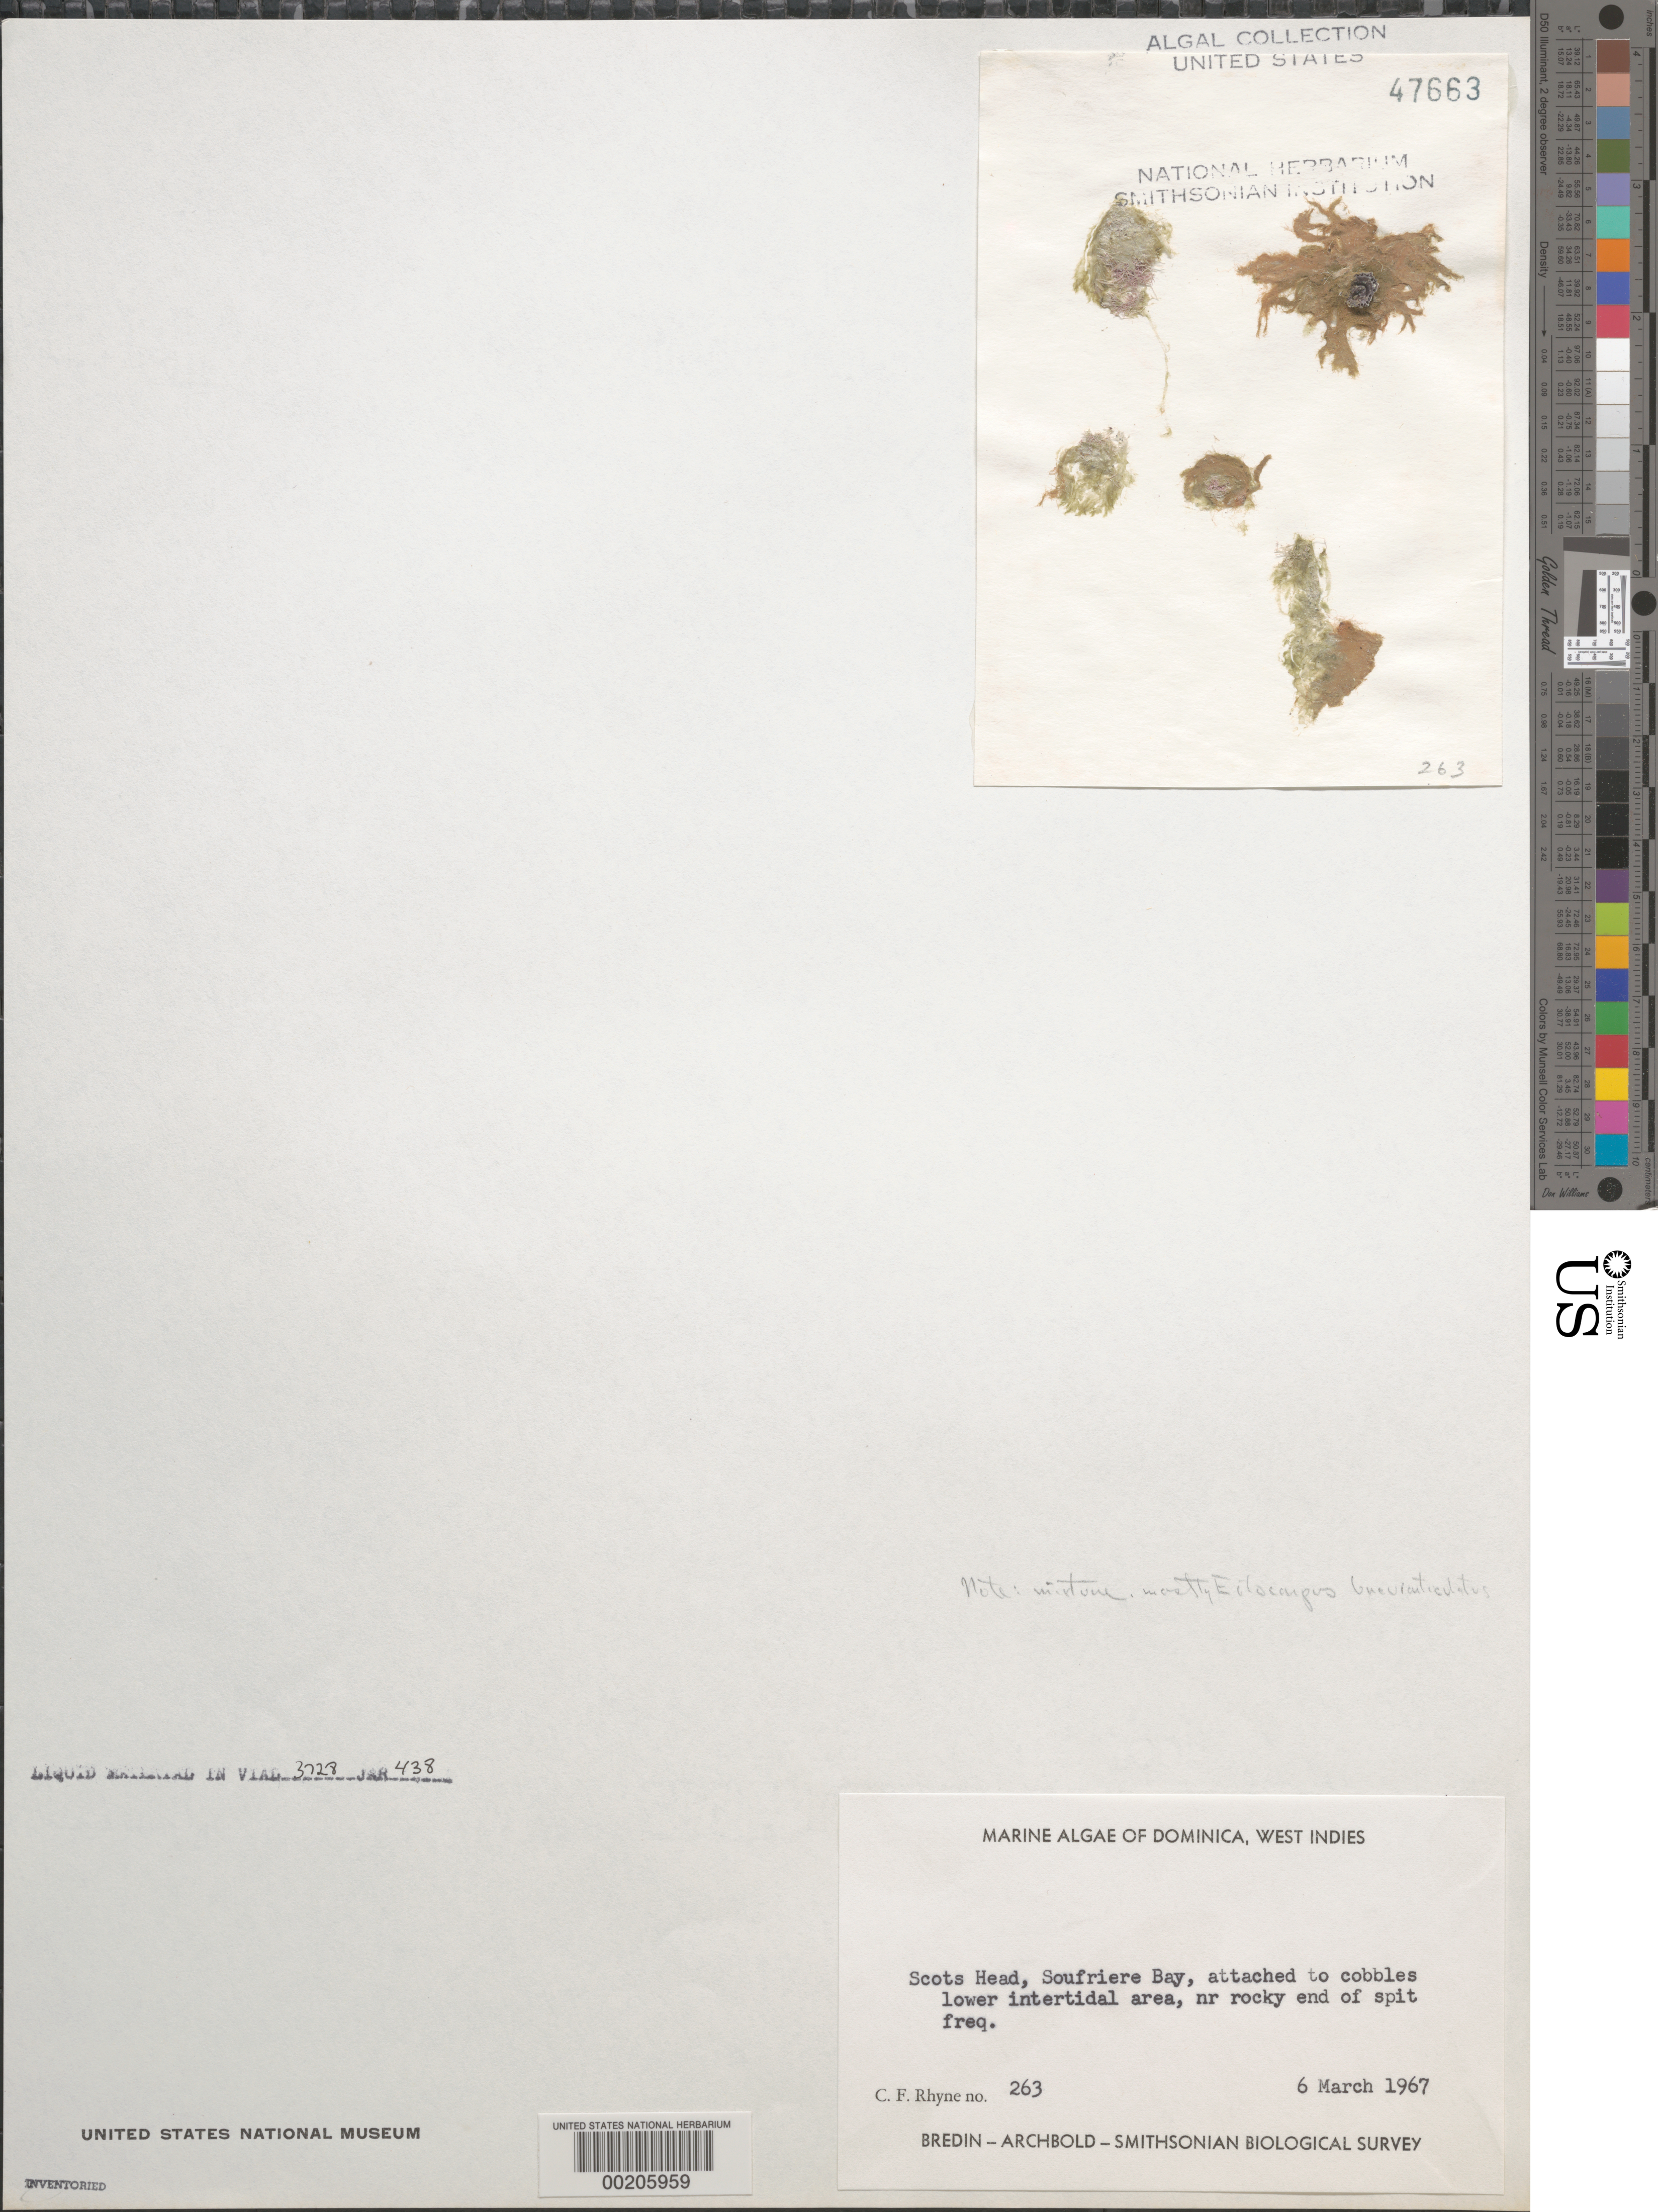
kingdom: Chromista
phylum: Ochrophyta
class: Phaeophyceae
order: Scytothamnales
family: Asteronemataceae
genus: Asteronema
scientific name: Asteronema breviarticulatum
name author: (J. Agardh) Ouriques & Bouzon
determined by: Algae name updating Project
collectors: C. Rhyne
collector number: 263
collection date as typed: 06 Mar 1967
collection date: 1967-03-06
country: Dominica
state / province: St. Mark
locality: Scots Head, Soufriere Bay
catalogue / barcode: US 47663